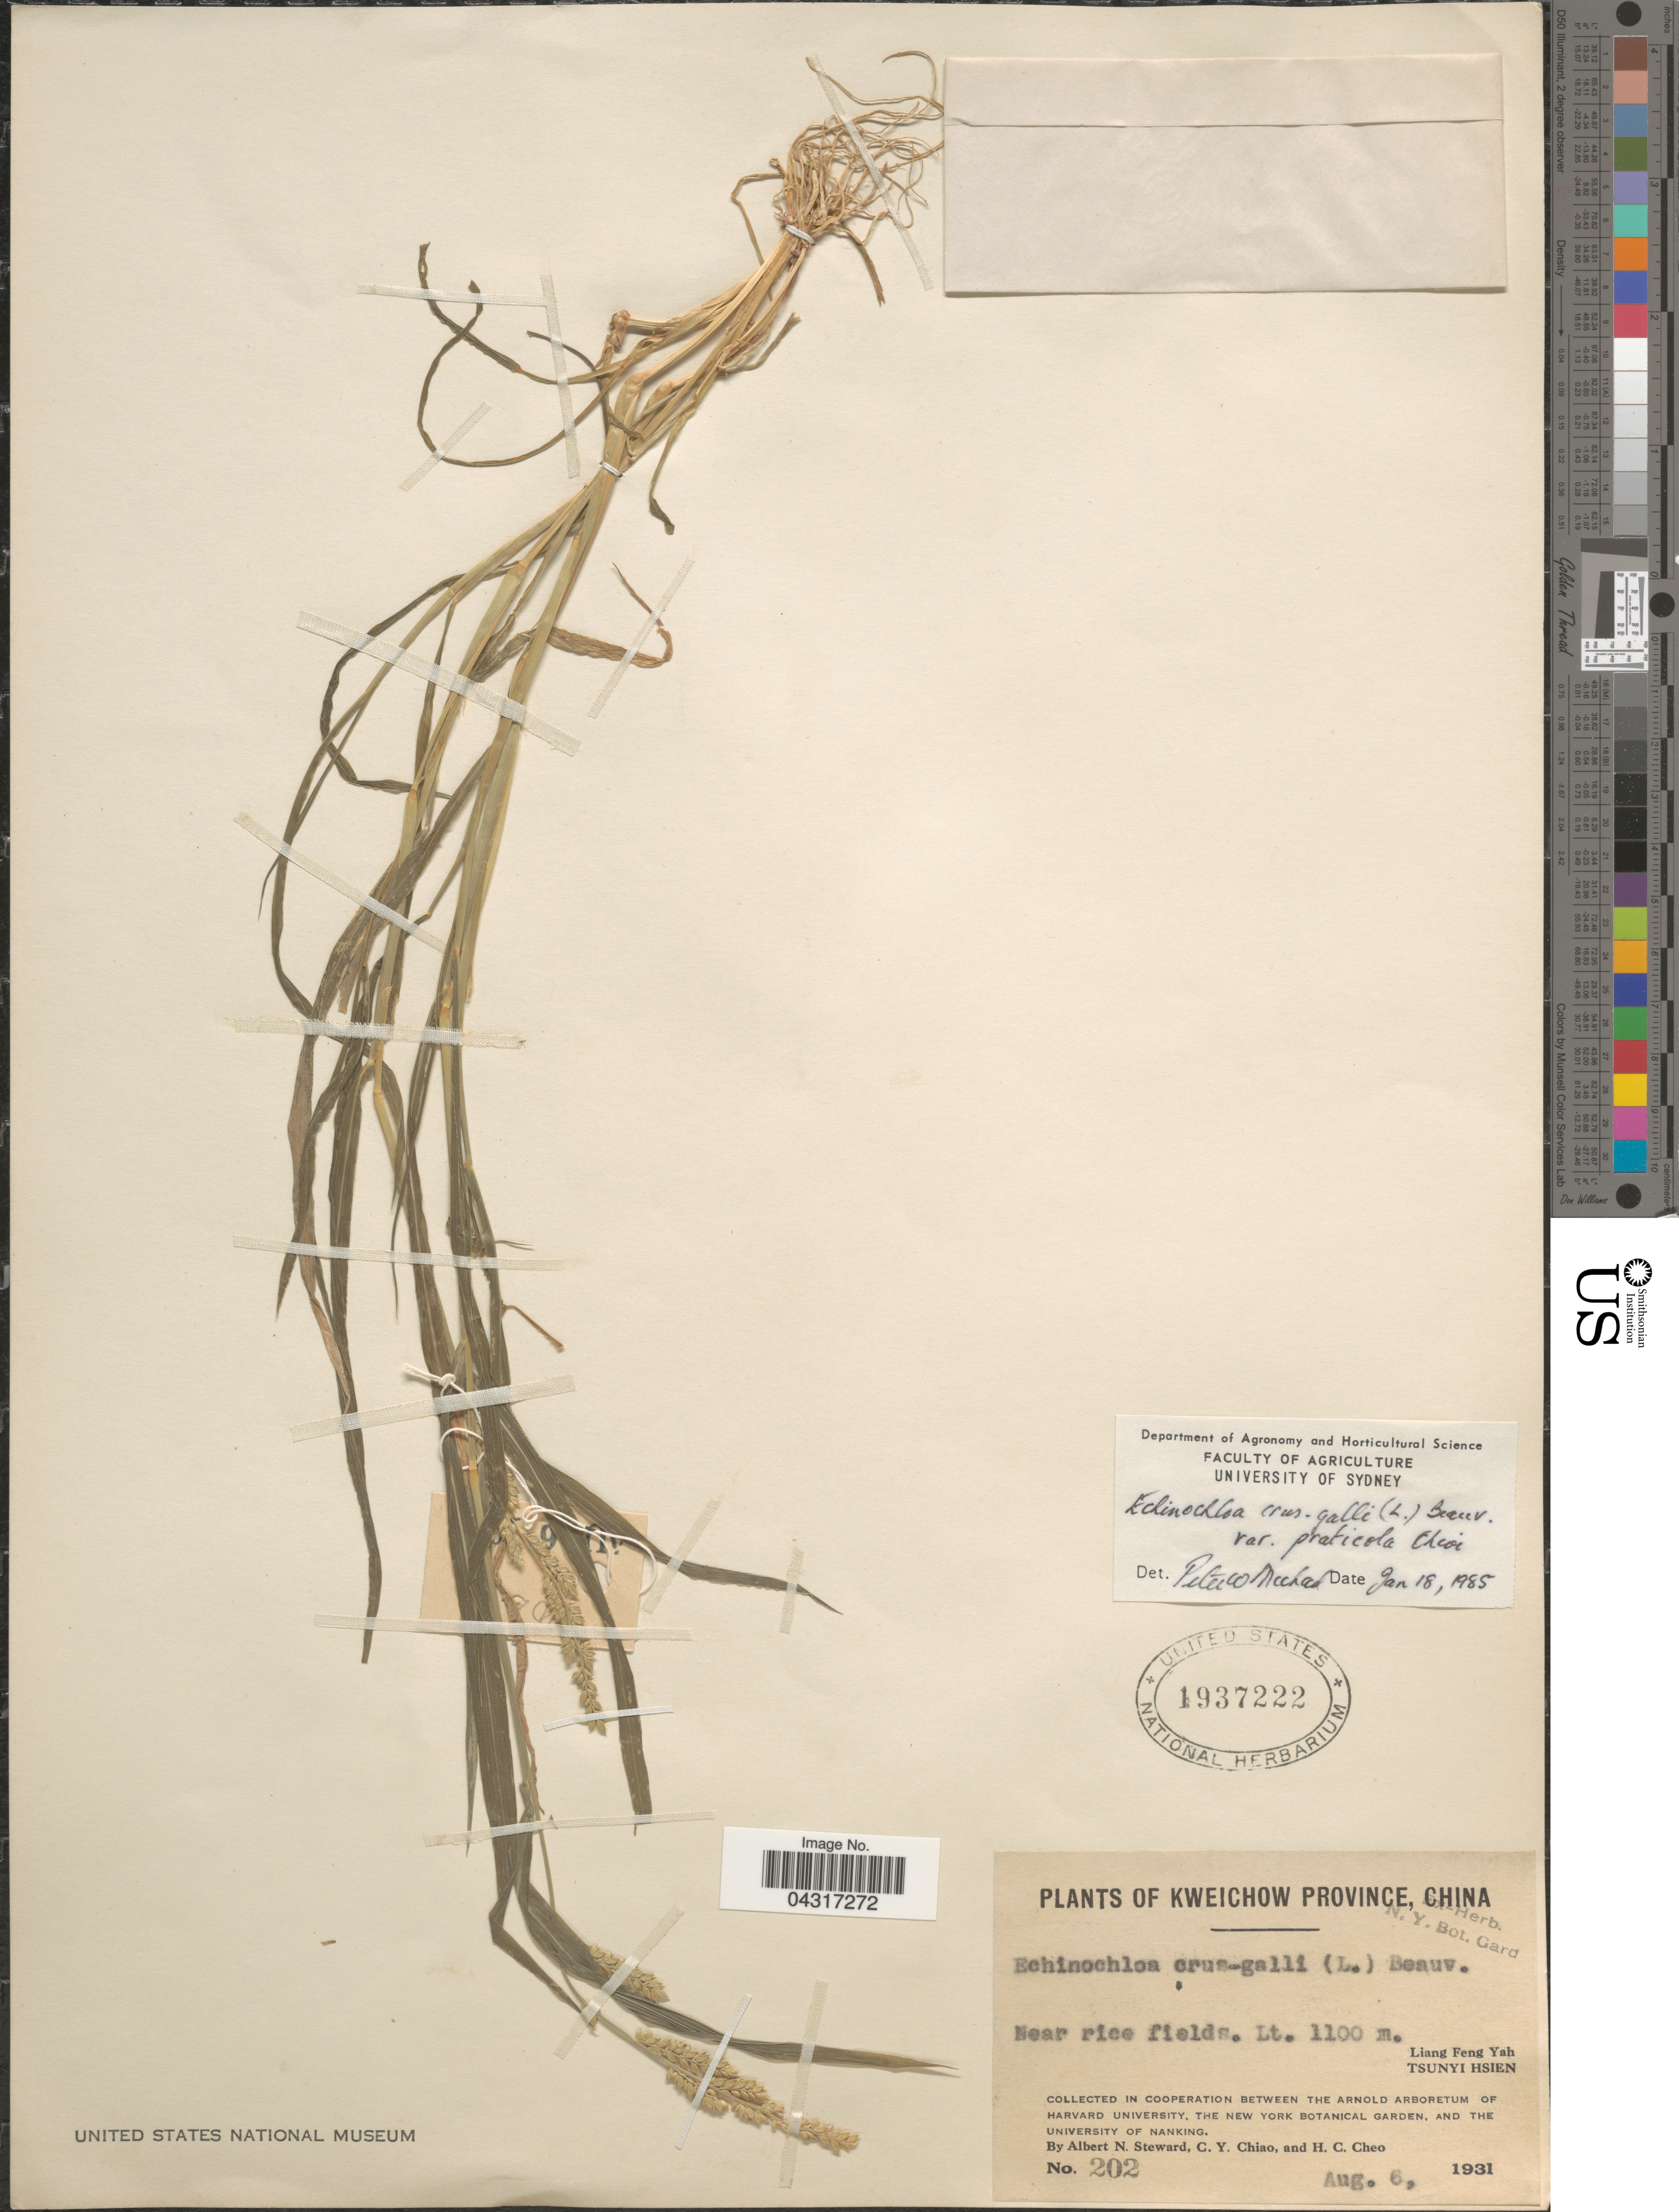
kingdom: Plantae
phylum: Tracheophyta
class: Liliopsida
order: Poales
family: Poaceae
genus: Echinochloa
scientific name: Echinochloa crus-galli var. praticola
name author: Ohwi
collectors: A. N. Steward, C. Y. Chiao & H. Cheo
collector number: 202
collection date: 1931-08-06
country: China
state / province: Guizhou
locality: Kweichow Province. Near rice fields. Liang Feng Yah. Tsunyi Hsien.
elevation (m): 1100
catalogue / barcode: US 1937222